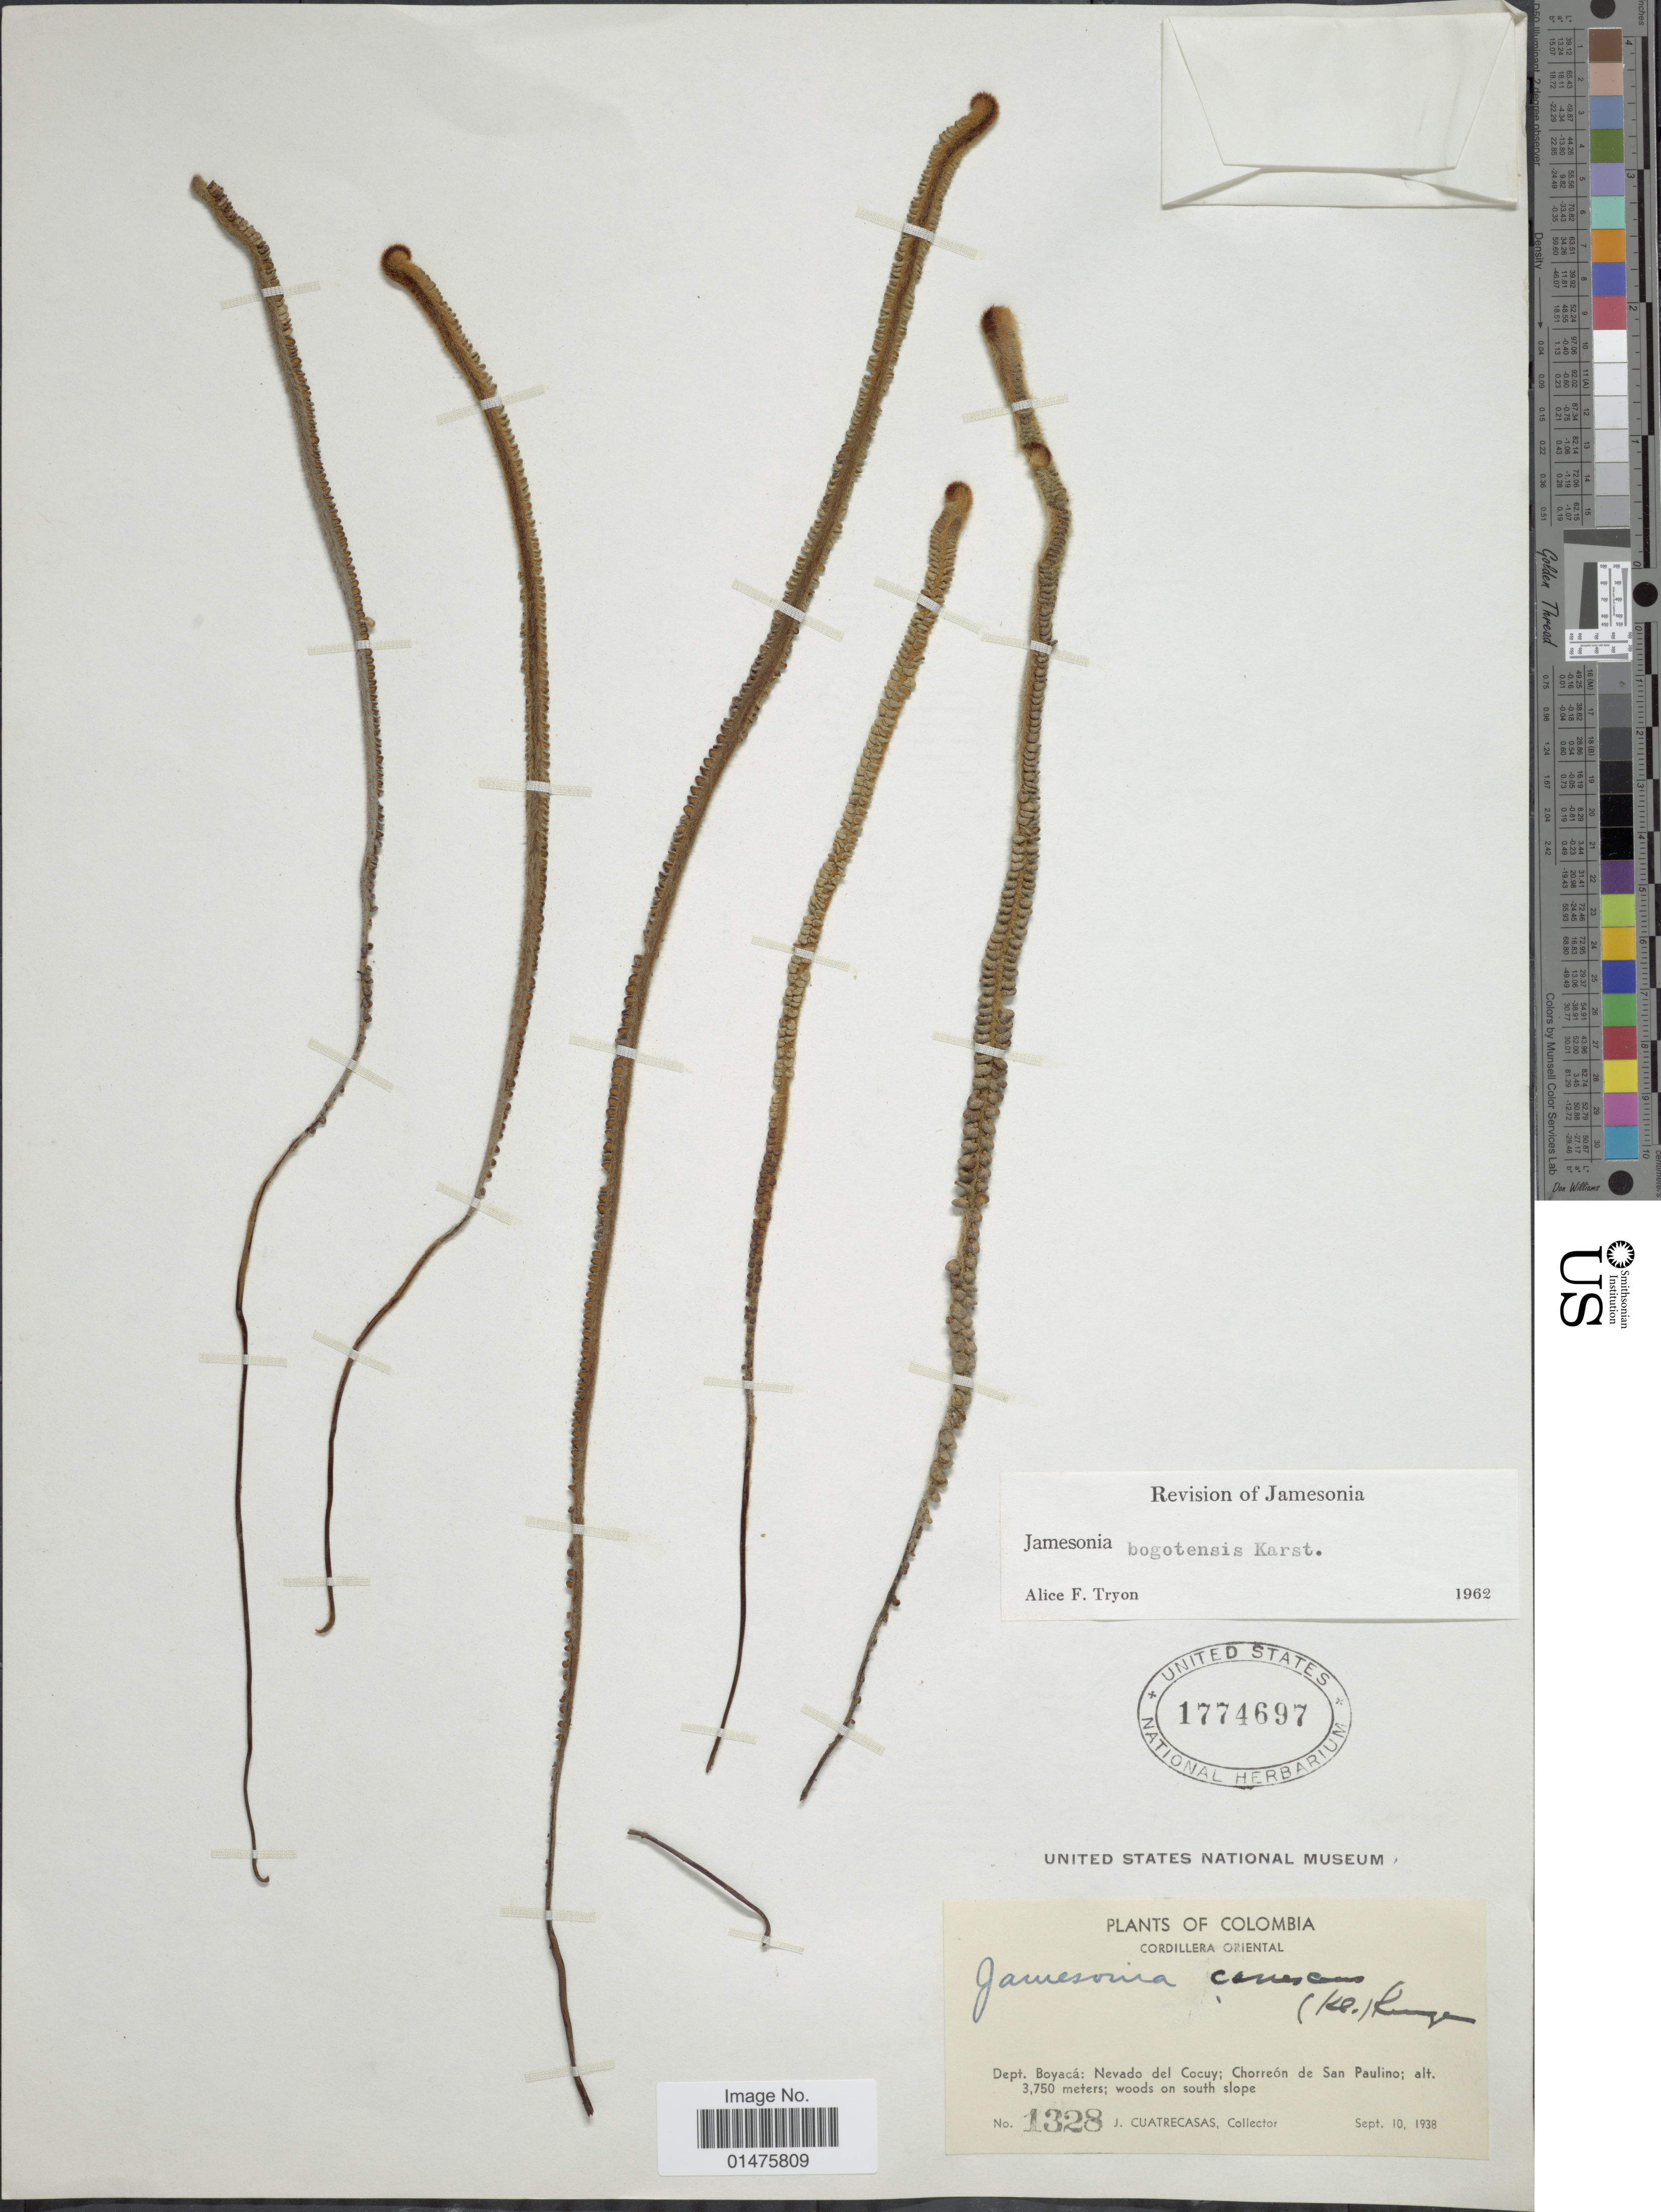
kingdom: Plantae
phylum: Tracheophyta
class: Polypodiopsida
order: Polypodiales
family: Pteridaceae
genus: Jamesonia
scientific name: Jamesonia bogotensis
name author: H. Karst.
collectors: J. Cuatrecasas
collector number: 1328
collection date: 1938-09-10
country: Colombia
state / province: Boyacá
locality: Dept. Boyacá: Nevado del Cocuy; Chorreón de San Paulino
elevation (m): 3750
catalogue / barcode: US 1774697